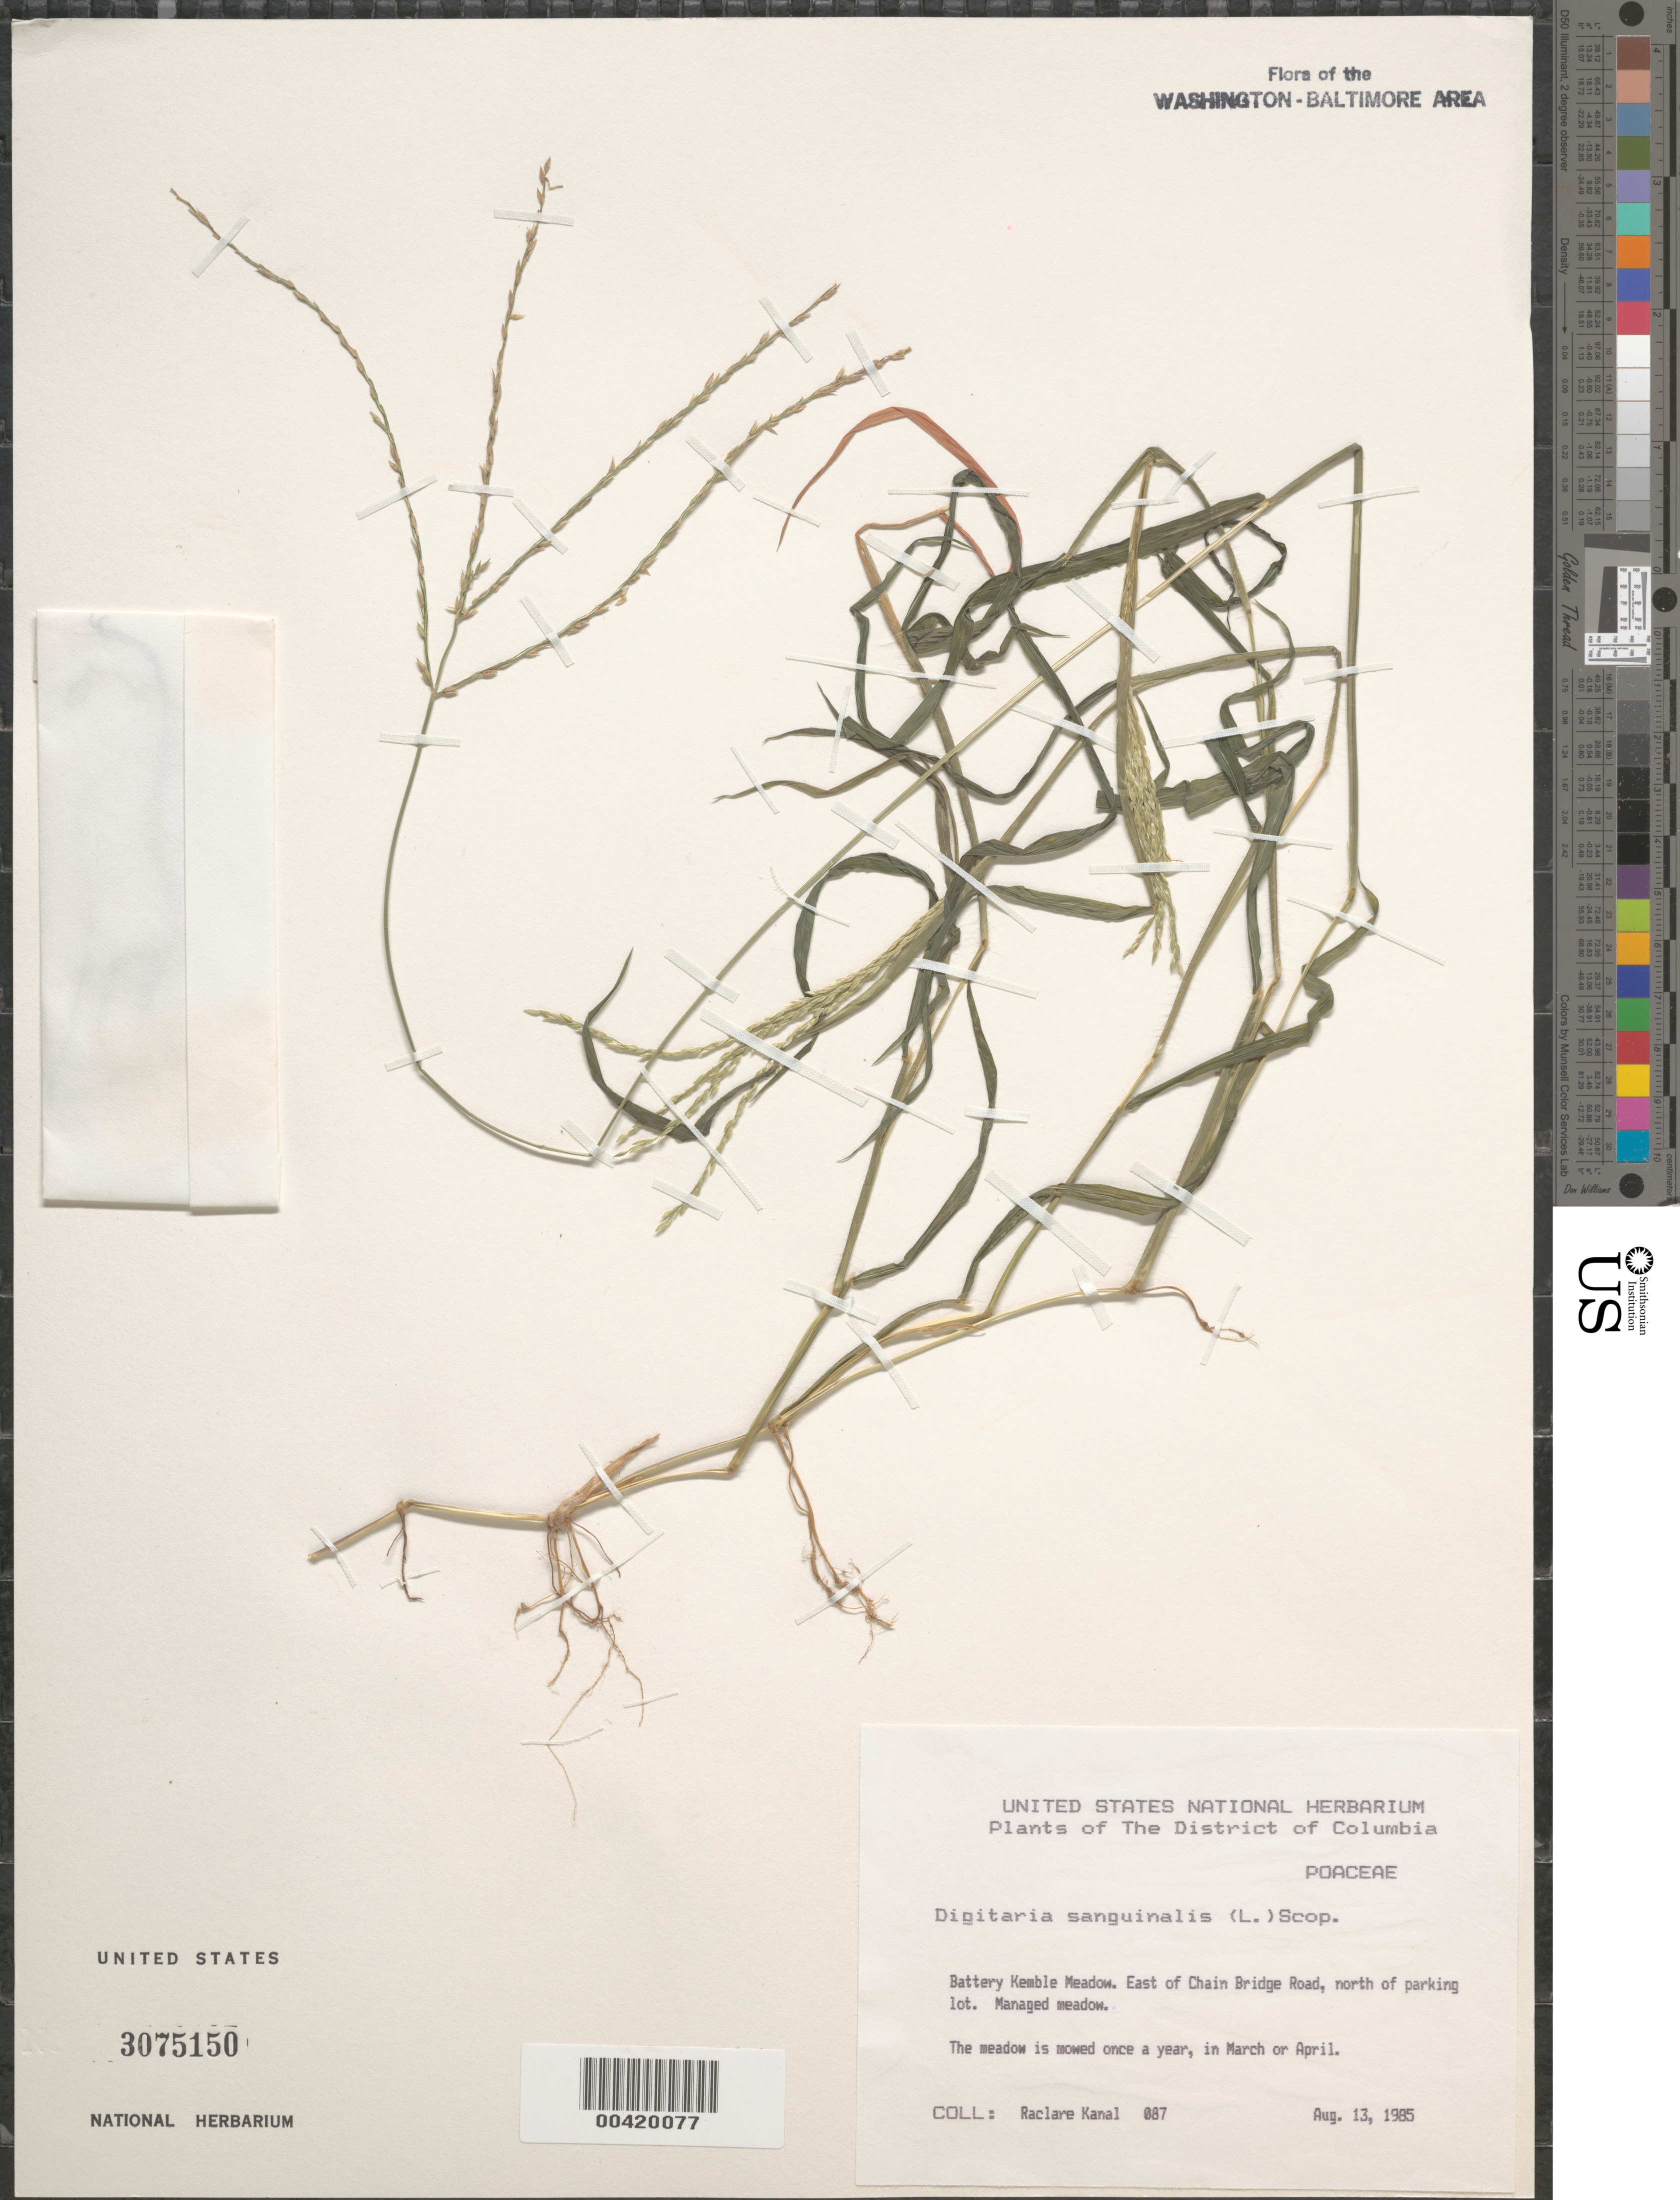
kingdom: Plantae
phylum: Tracheophyta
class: Liliopsida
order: Poales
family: Poaceae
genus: Digitaria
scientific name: Digitaria sanguinalis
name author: (L.) Scop.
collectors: R. Kanal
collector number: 087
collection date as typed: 13 Aug 1985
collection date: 1985-08-13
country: United States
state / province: District of Columbia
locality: Battery Kemble meadow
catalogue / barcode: US 3075150